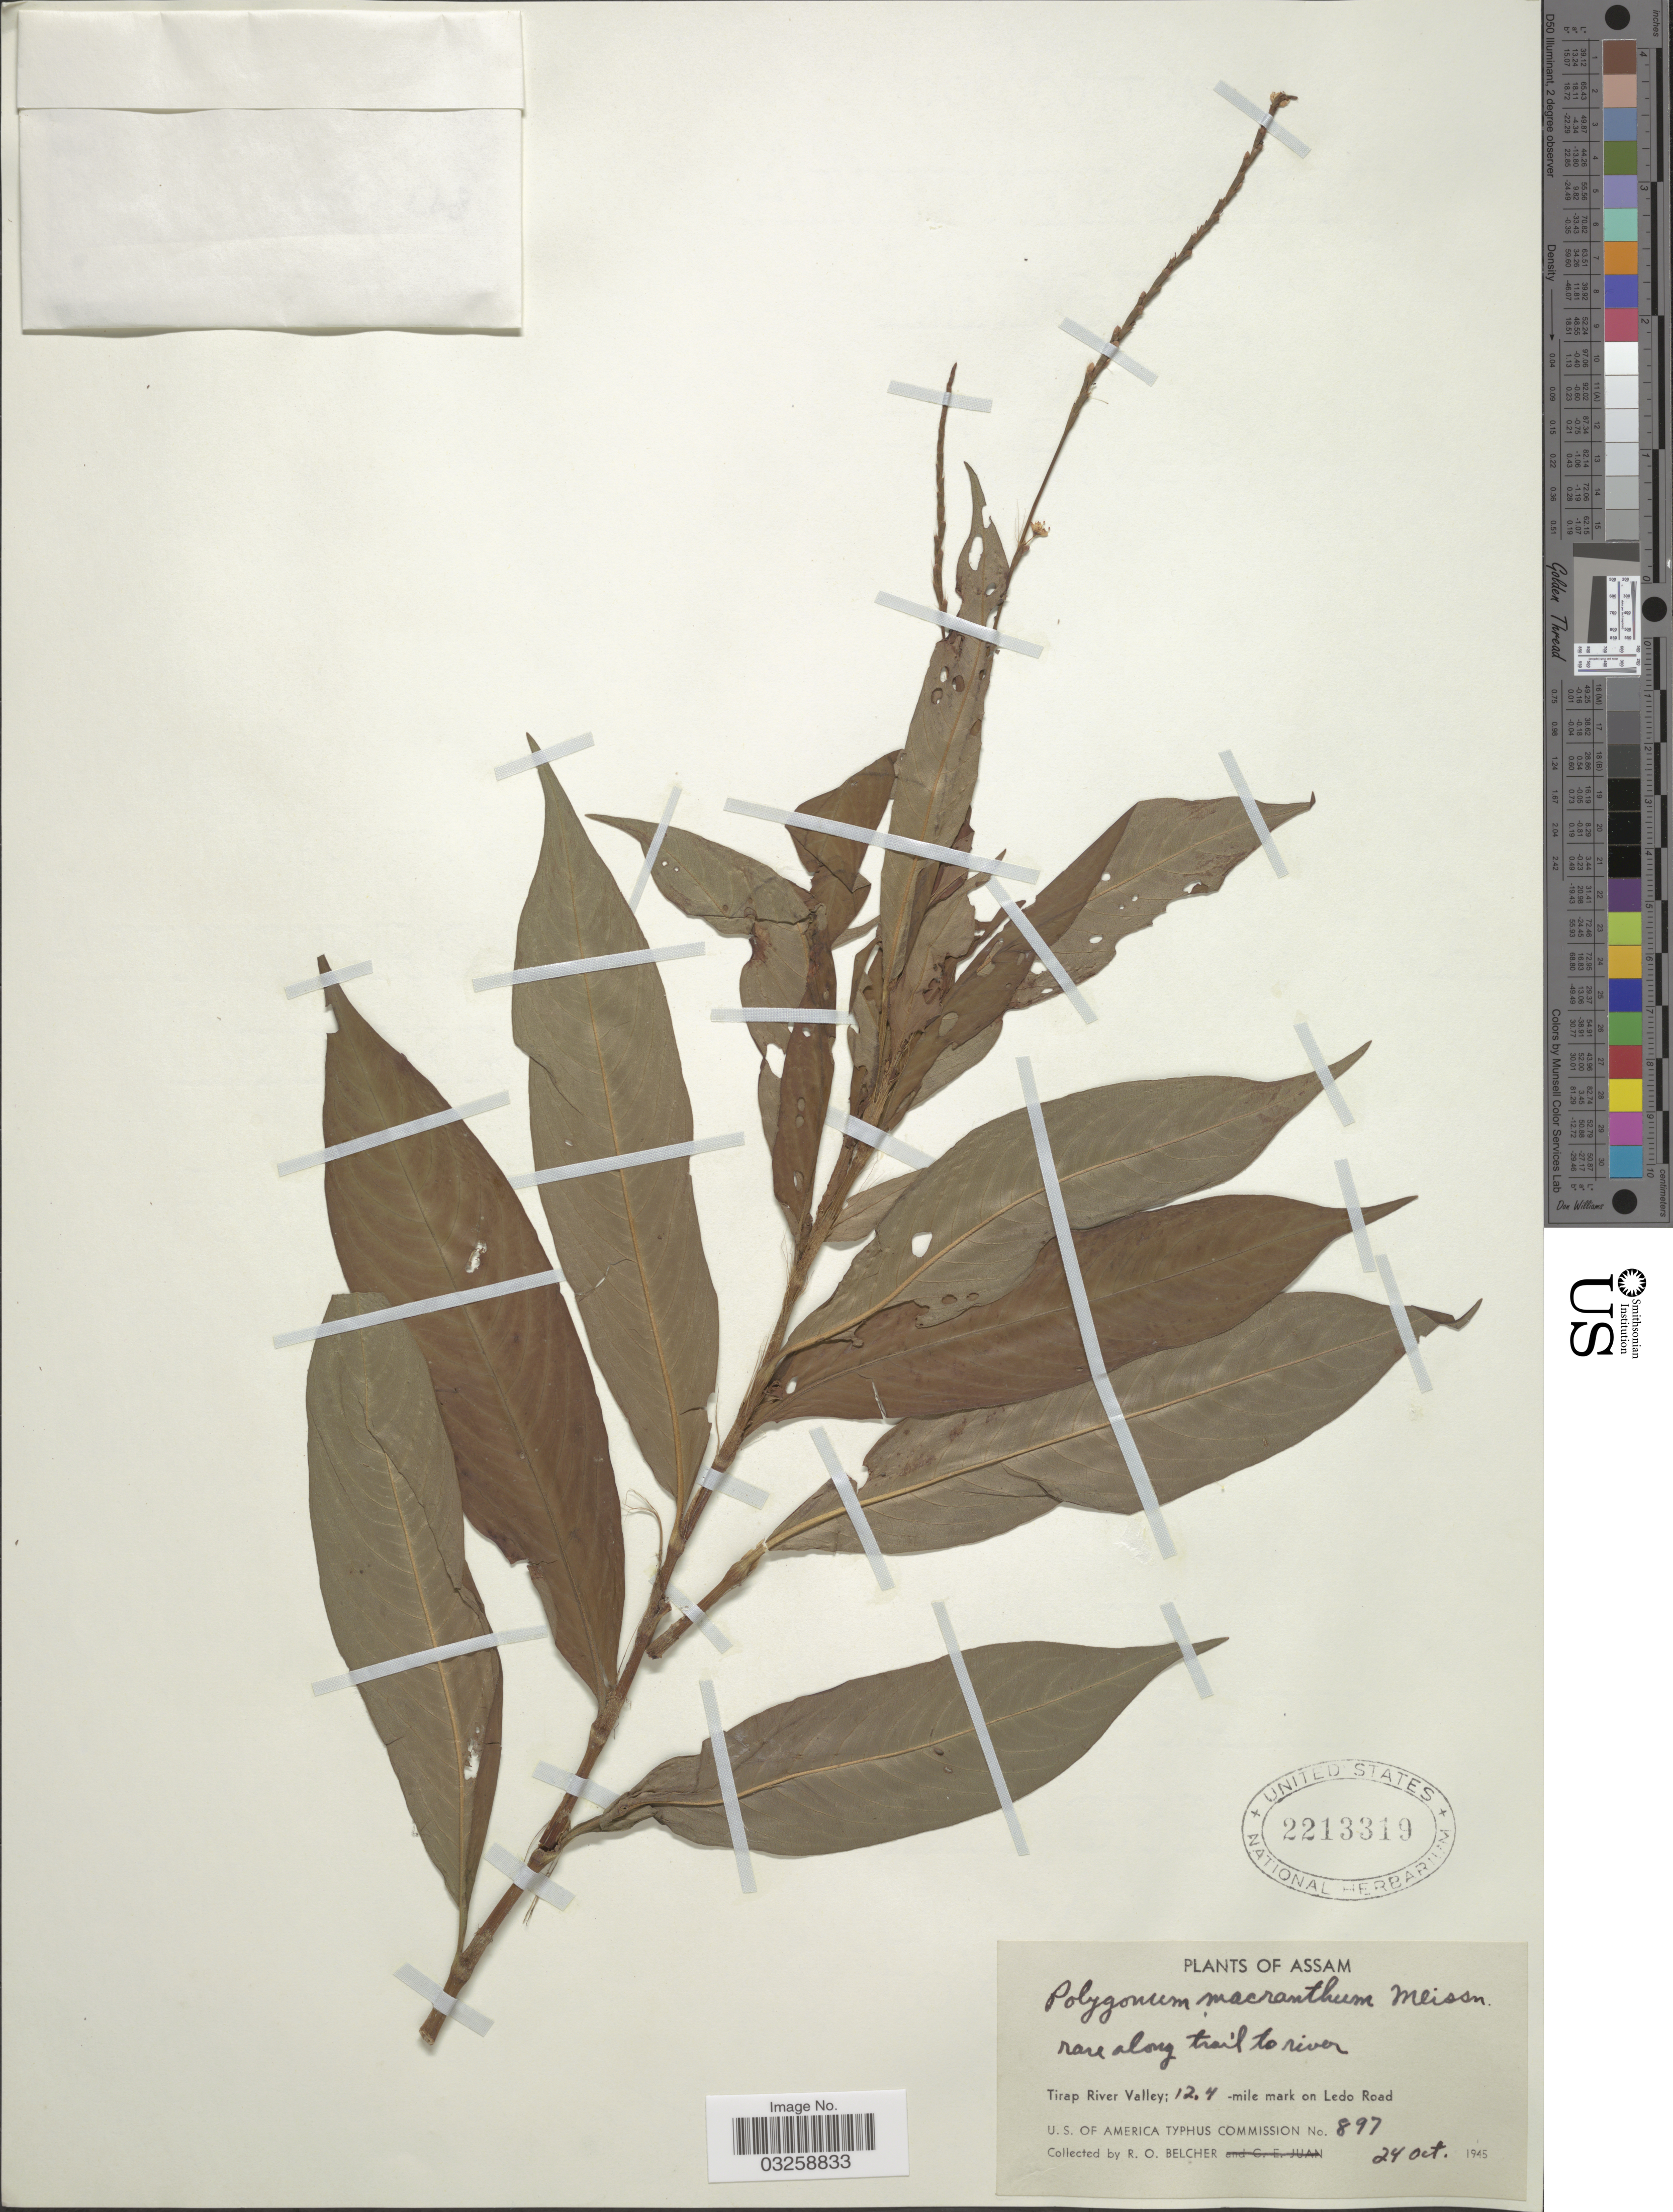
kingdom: Plantae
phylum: Tracheophyta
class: Magnoliopsida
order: Caryophyllales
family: Polygonaceae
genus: Polygonum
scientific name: Polygonum macranthum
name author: Meisn.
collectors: R. Belcher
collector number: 897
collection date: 1945-10-24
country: India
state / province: Assam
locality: Tirap River Valley; 12.4-mile mark on Ledo Road.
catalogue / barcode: US 2213319